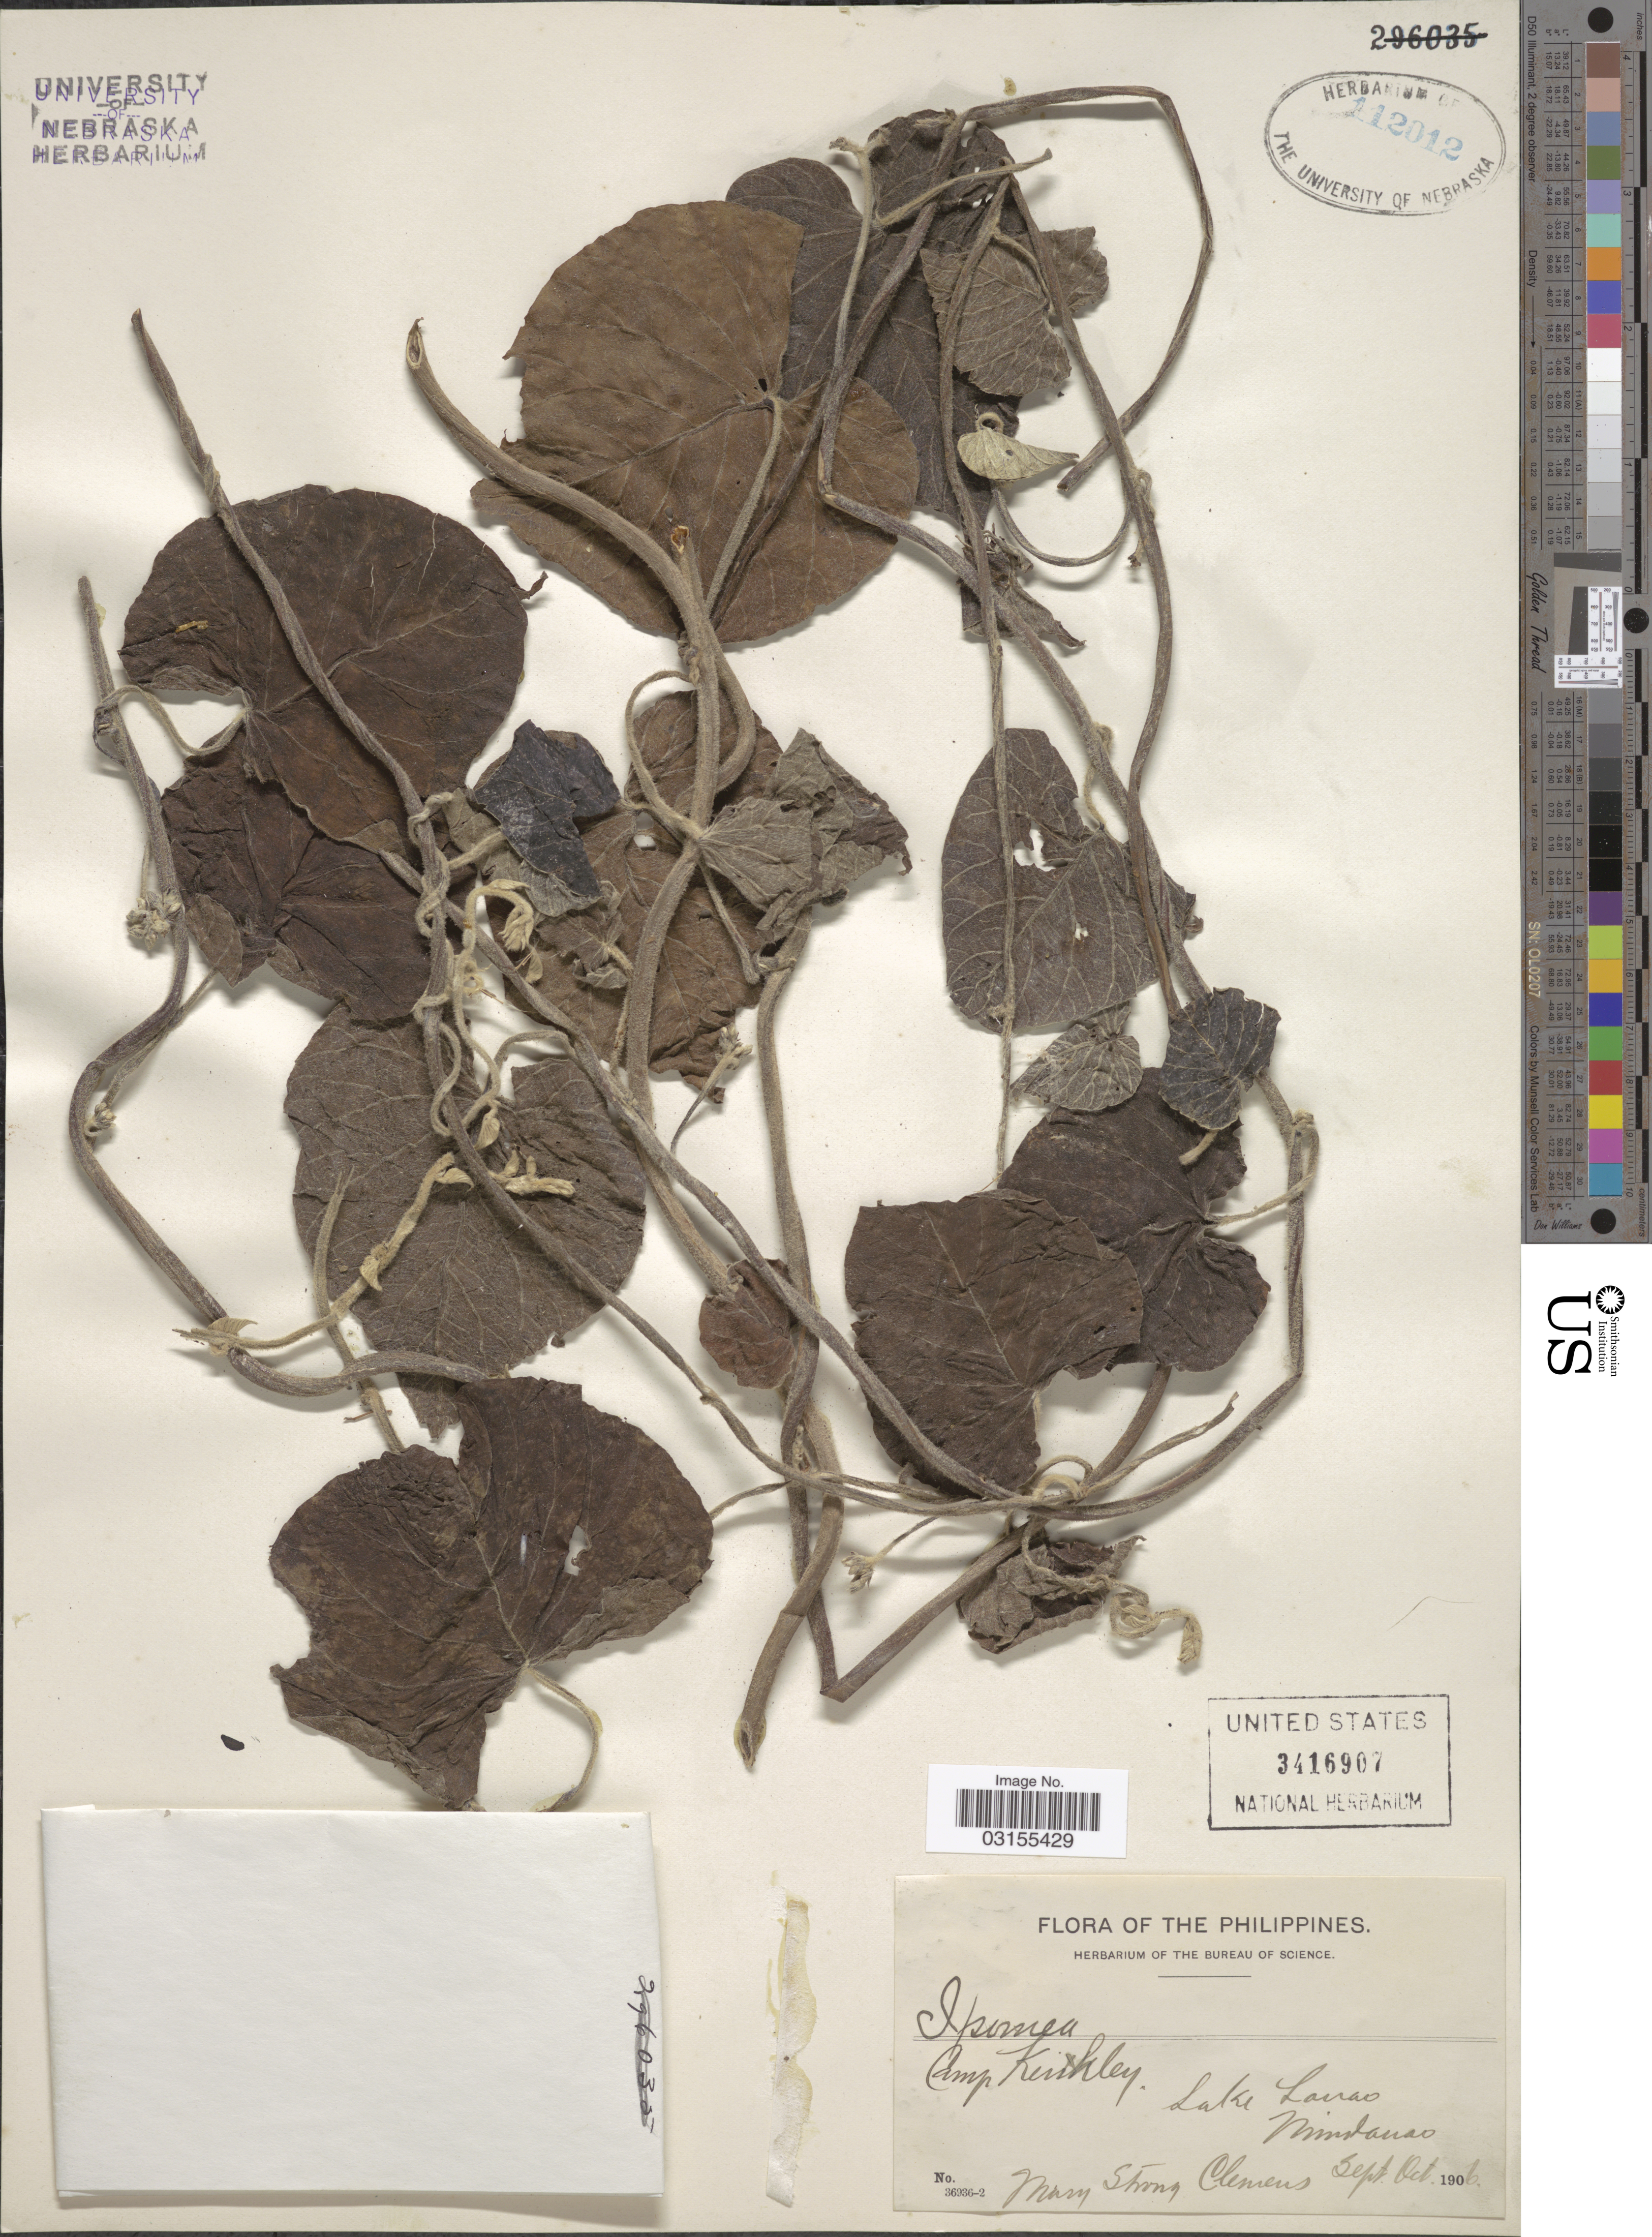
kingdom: Plantae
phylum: Tracheophyta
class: Magnoliopsida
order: Solanales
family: Convolvulaceae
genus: Ipomoea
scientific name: Ipomoea sp.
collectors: M. S. Clemens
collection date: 1906-09/1906-10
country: Philippines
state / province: Muslim Mindanao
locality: Camp Keithley. Lake Lanao Mindanao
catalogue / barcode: US 3416907